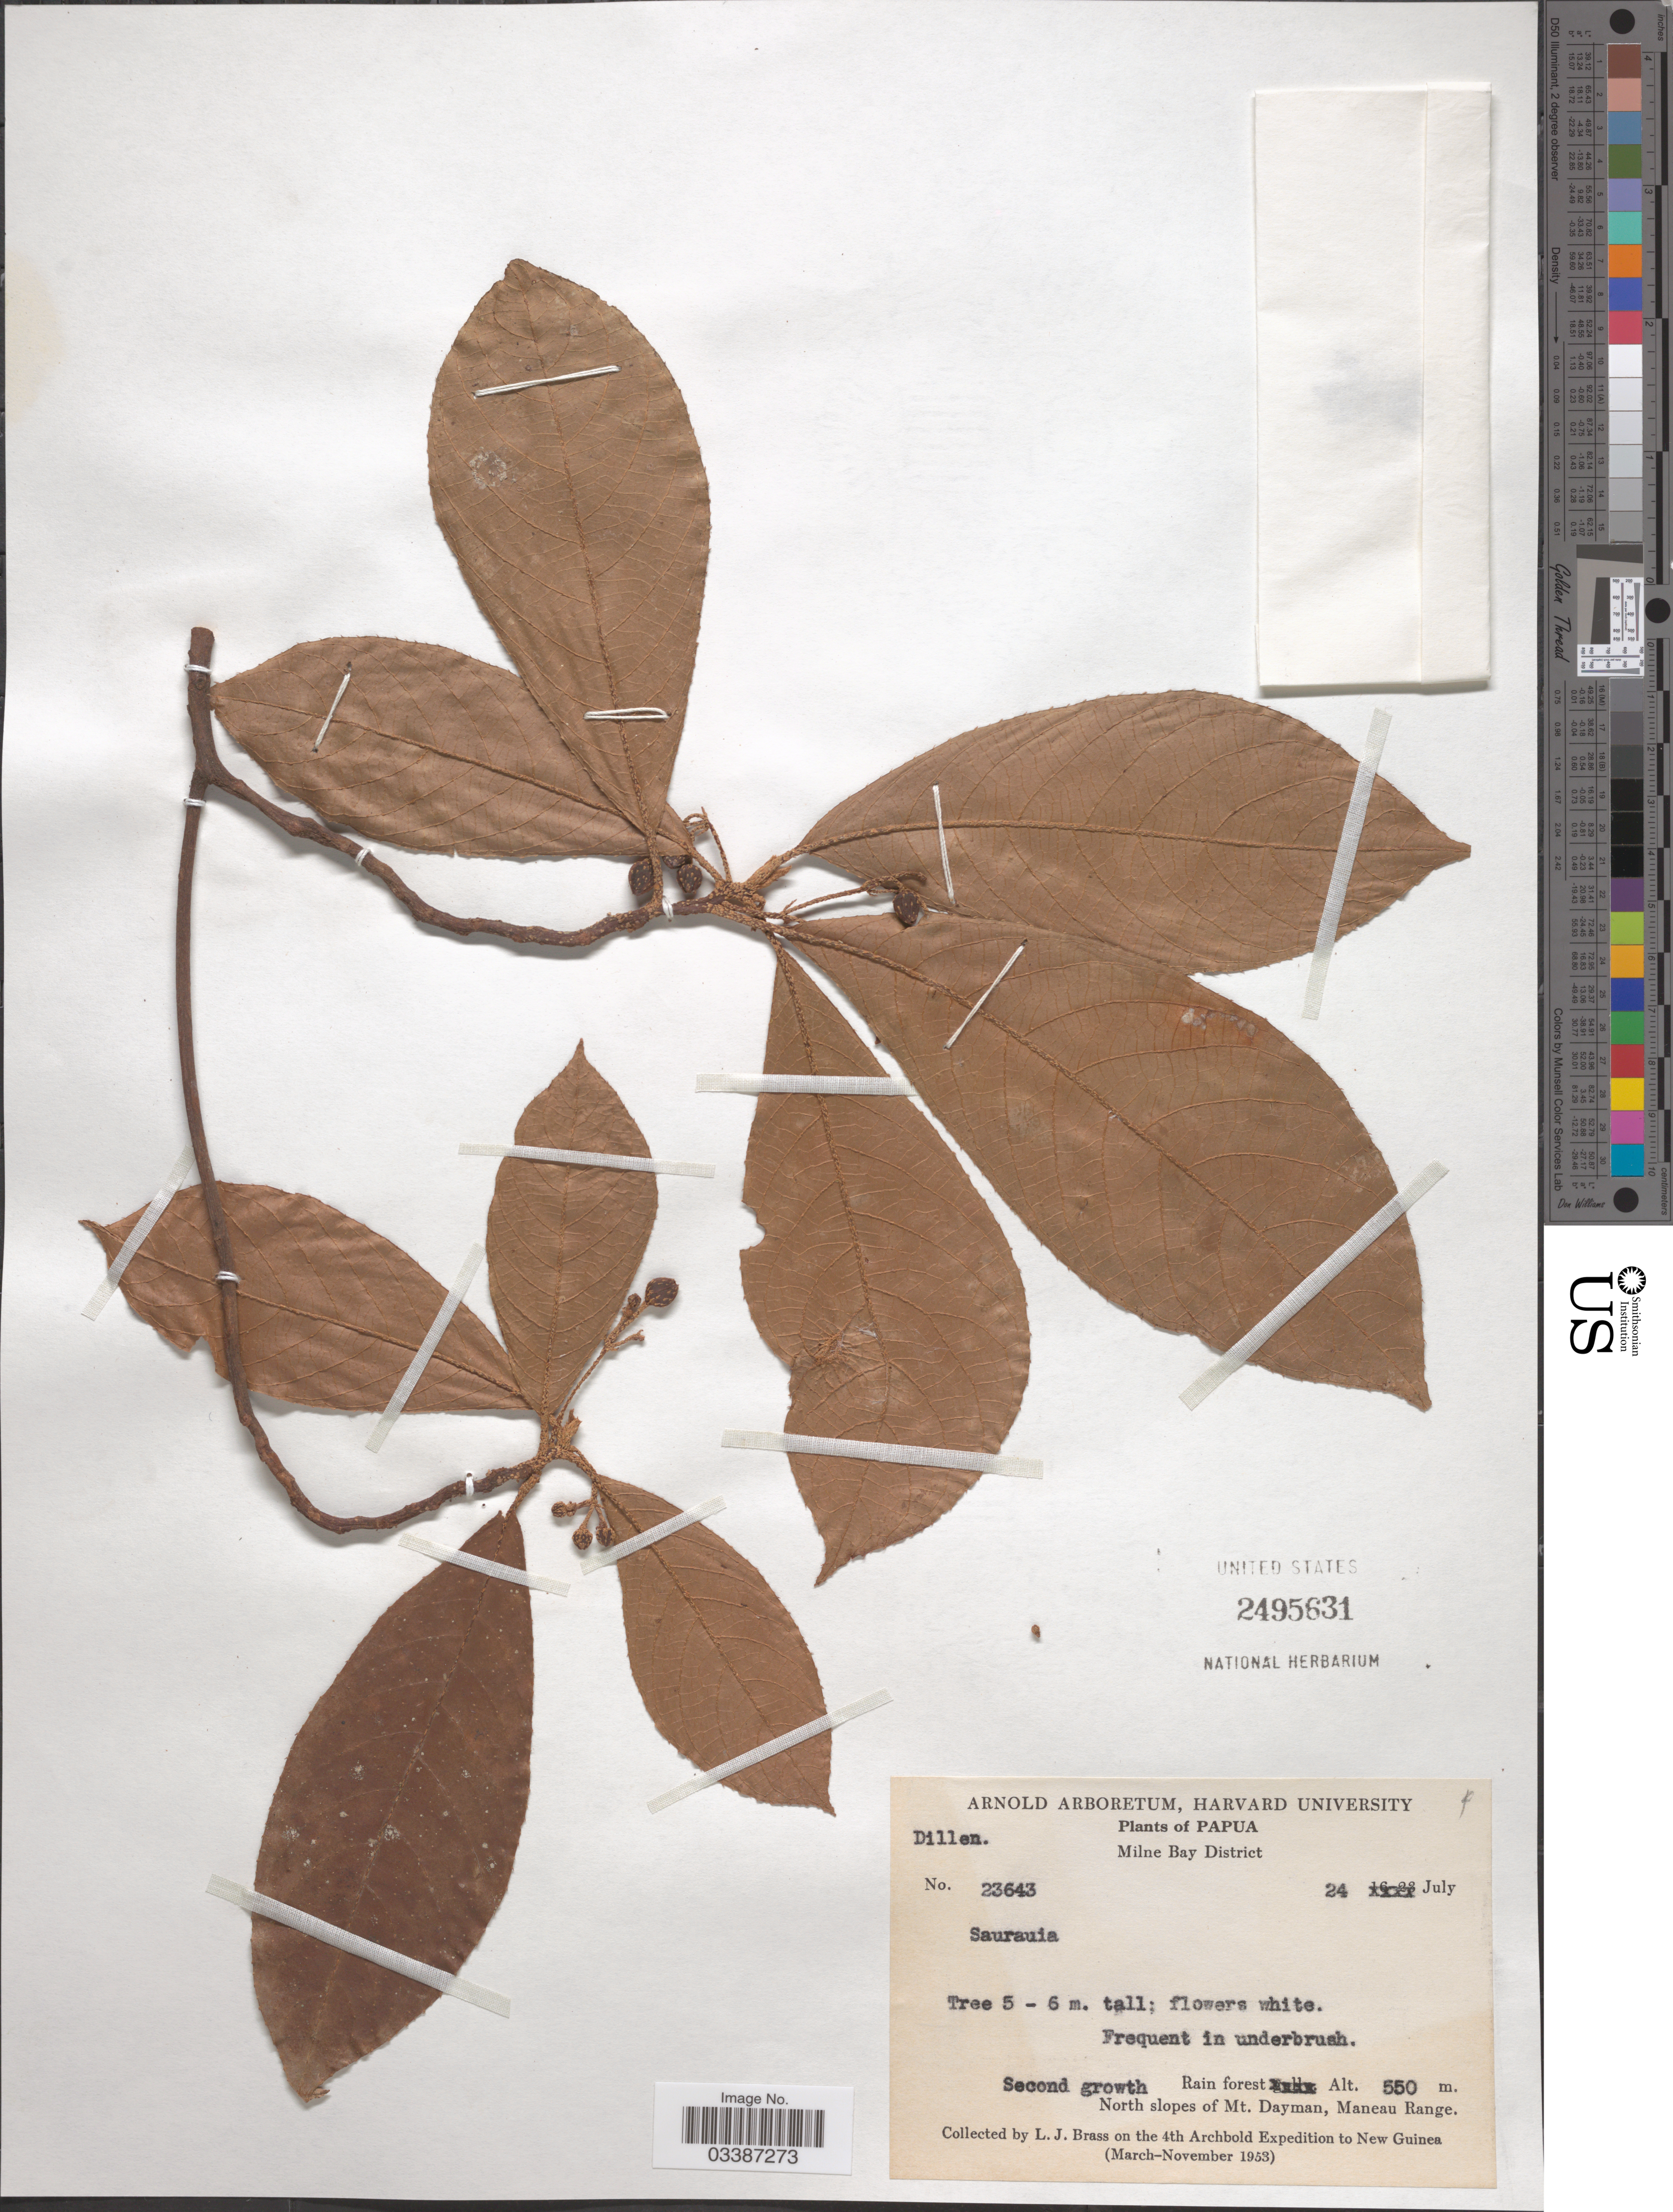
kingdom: Plantae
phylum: Tracheophyta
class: Magnoliopsida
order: Ericales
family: Actinidiaceae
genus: Saurauia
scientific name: Saurauia sp.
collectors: L. J. Brass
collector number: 23643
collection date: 1953-07-24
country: Papua New Guinea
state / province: Milne Bay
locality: Papua. Milne Bay District. North slopes of Mt. Dayman, Maneau Range.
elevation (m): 550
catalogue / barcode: US 2495631